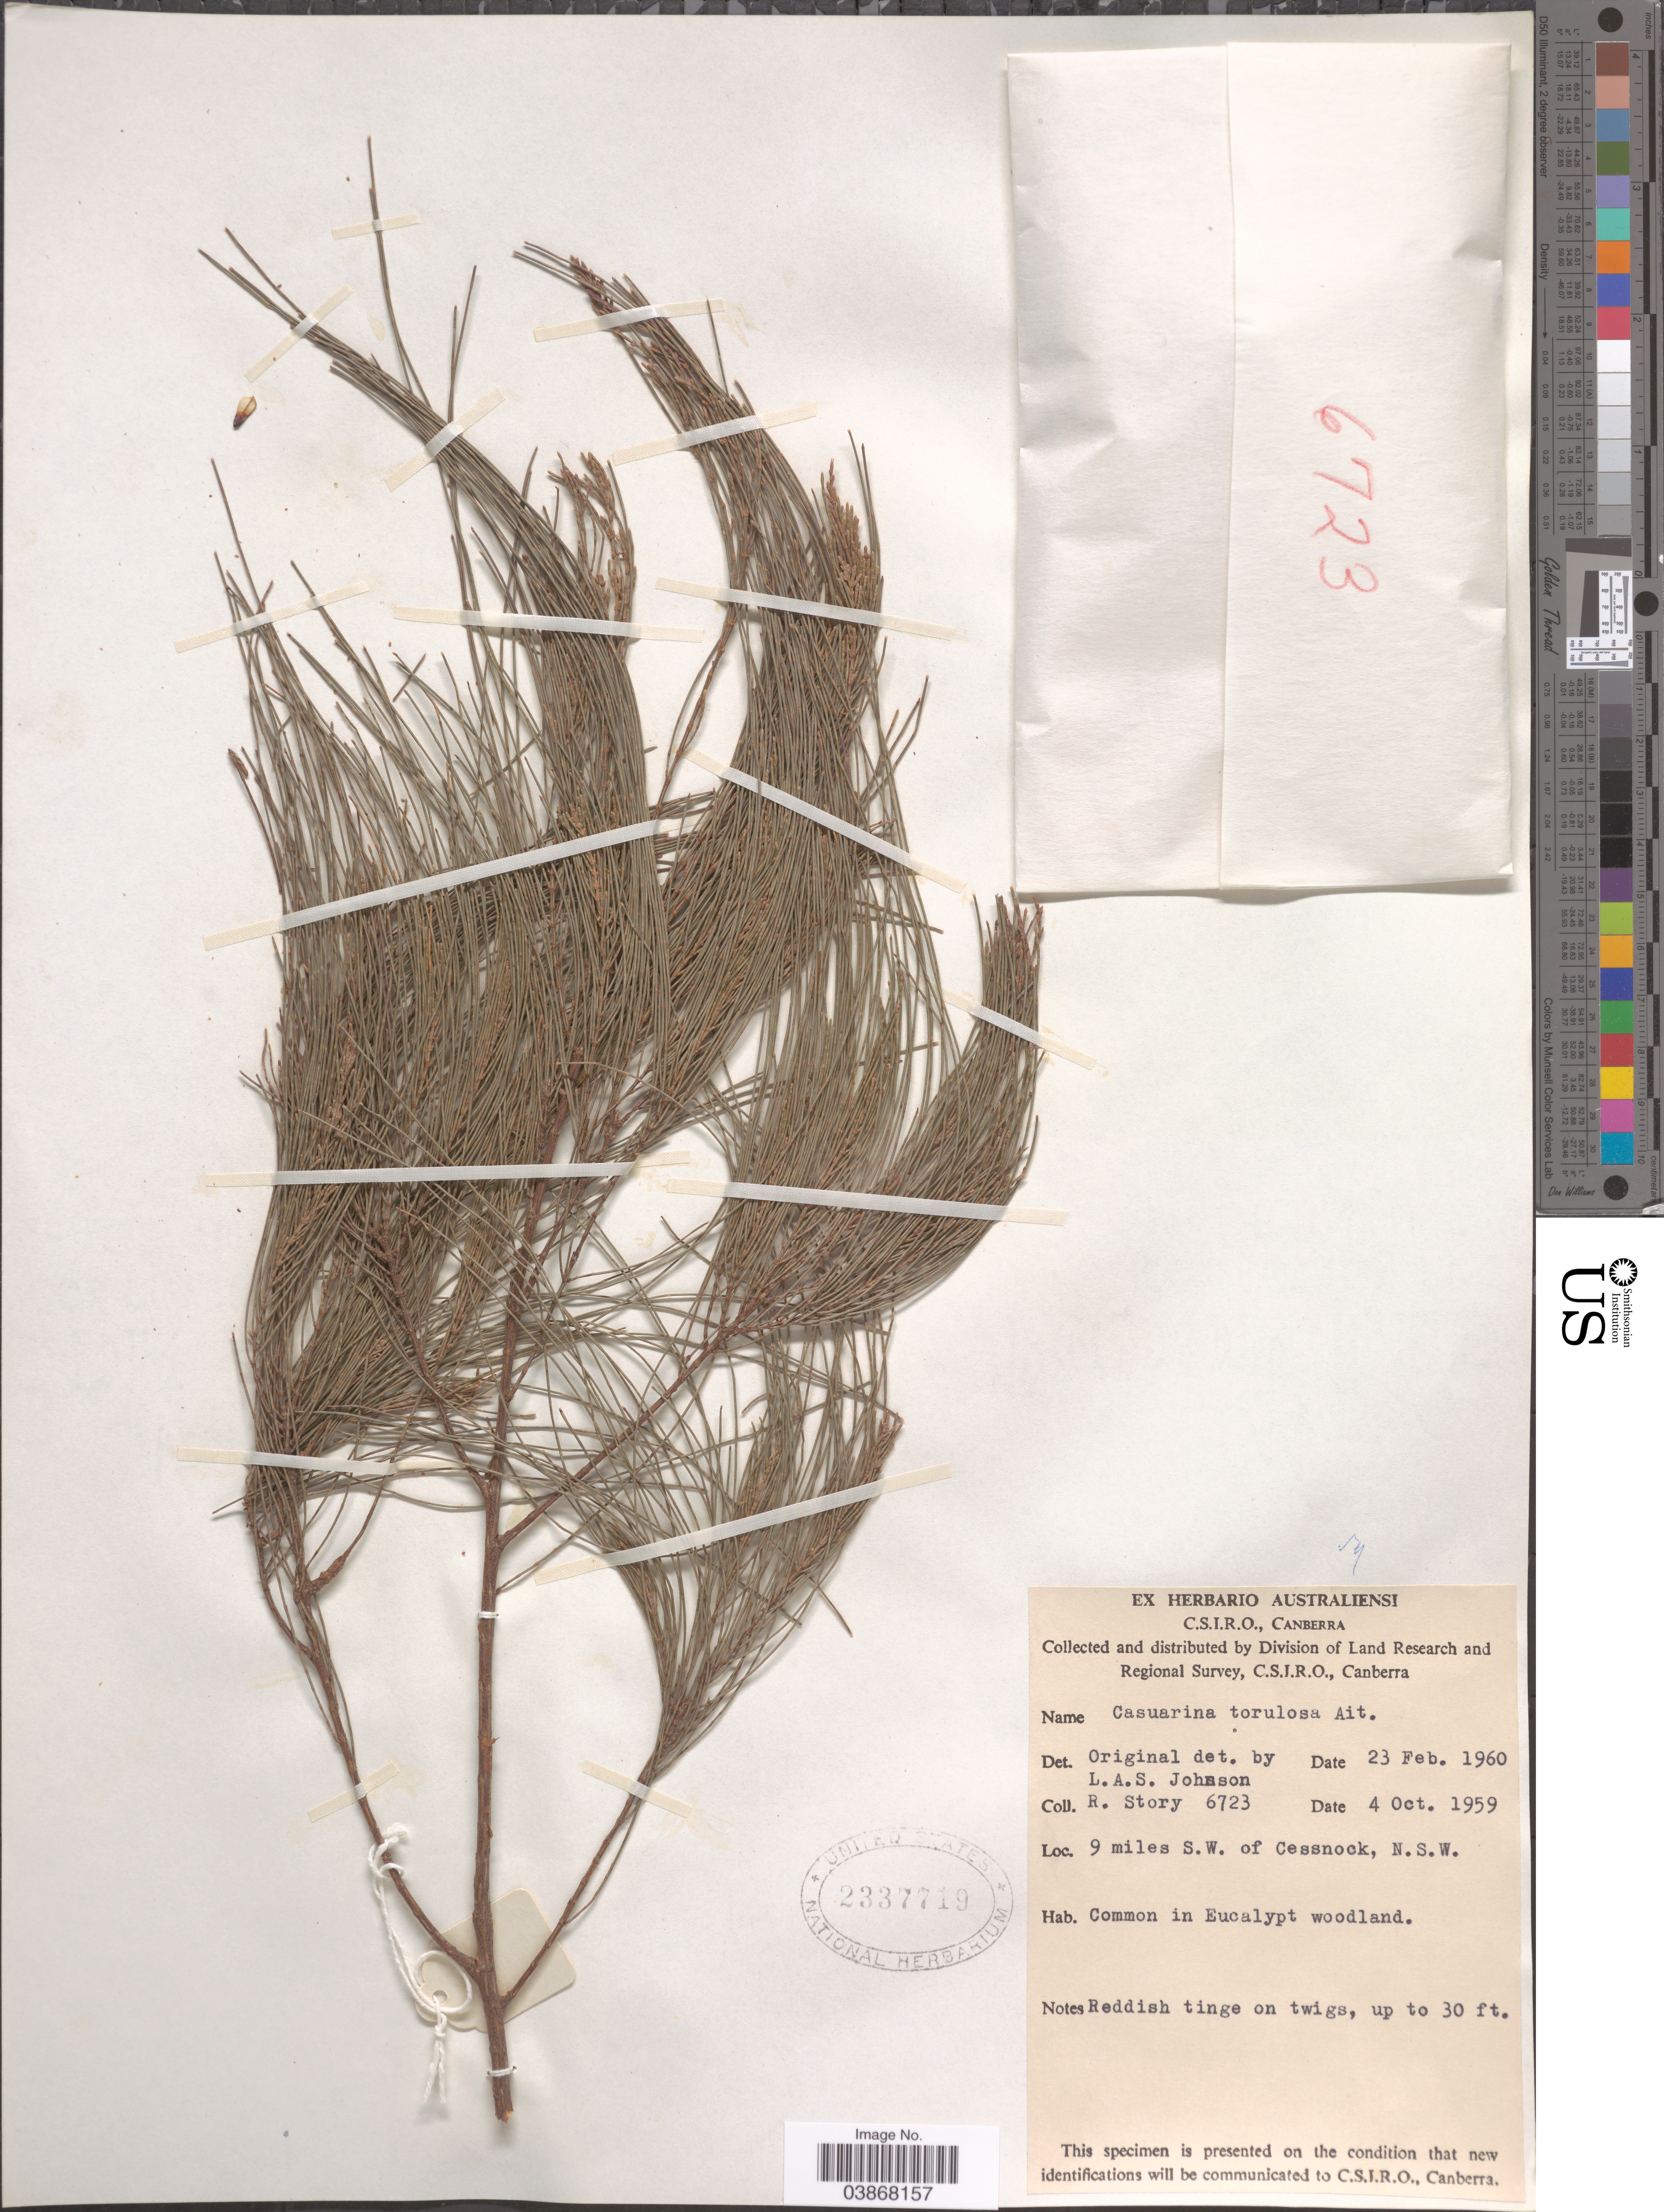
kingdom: Plantae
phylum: Tracheophyta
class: Magnoliopsida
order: Fagales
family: Casuarinaceae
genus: Allocasuarina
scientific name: Allocasuarina torulosa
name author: (Aiton) L.A.S. Johnson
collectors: R. Story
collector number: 6723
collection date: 1959-10-04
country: Australia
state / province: New South Wales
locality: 9 miles S.W. of Cessnock.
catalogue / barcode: US 2337719